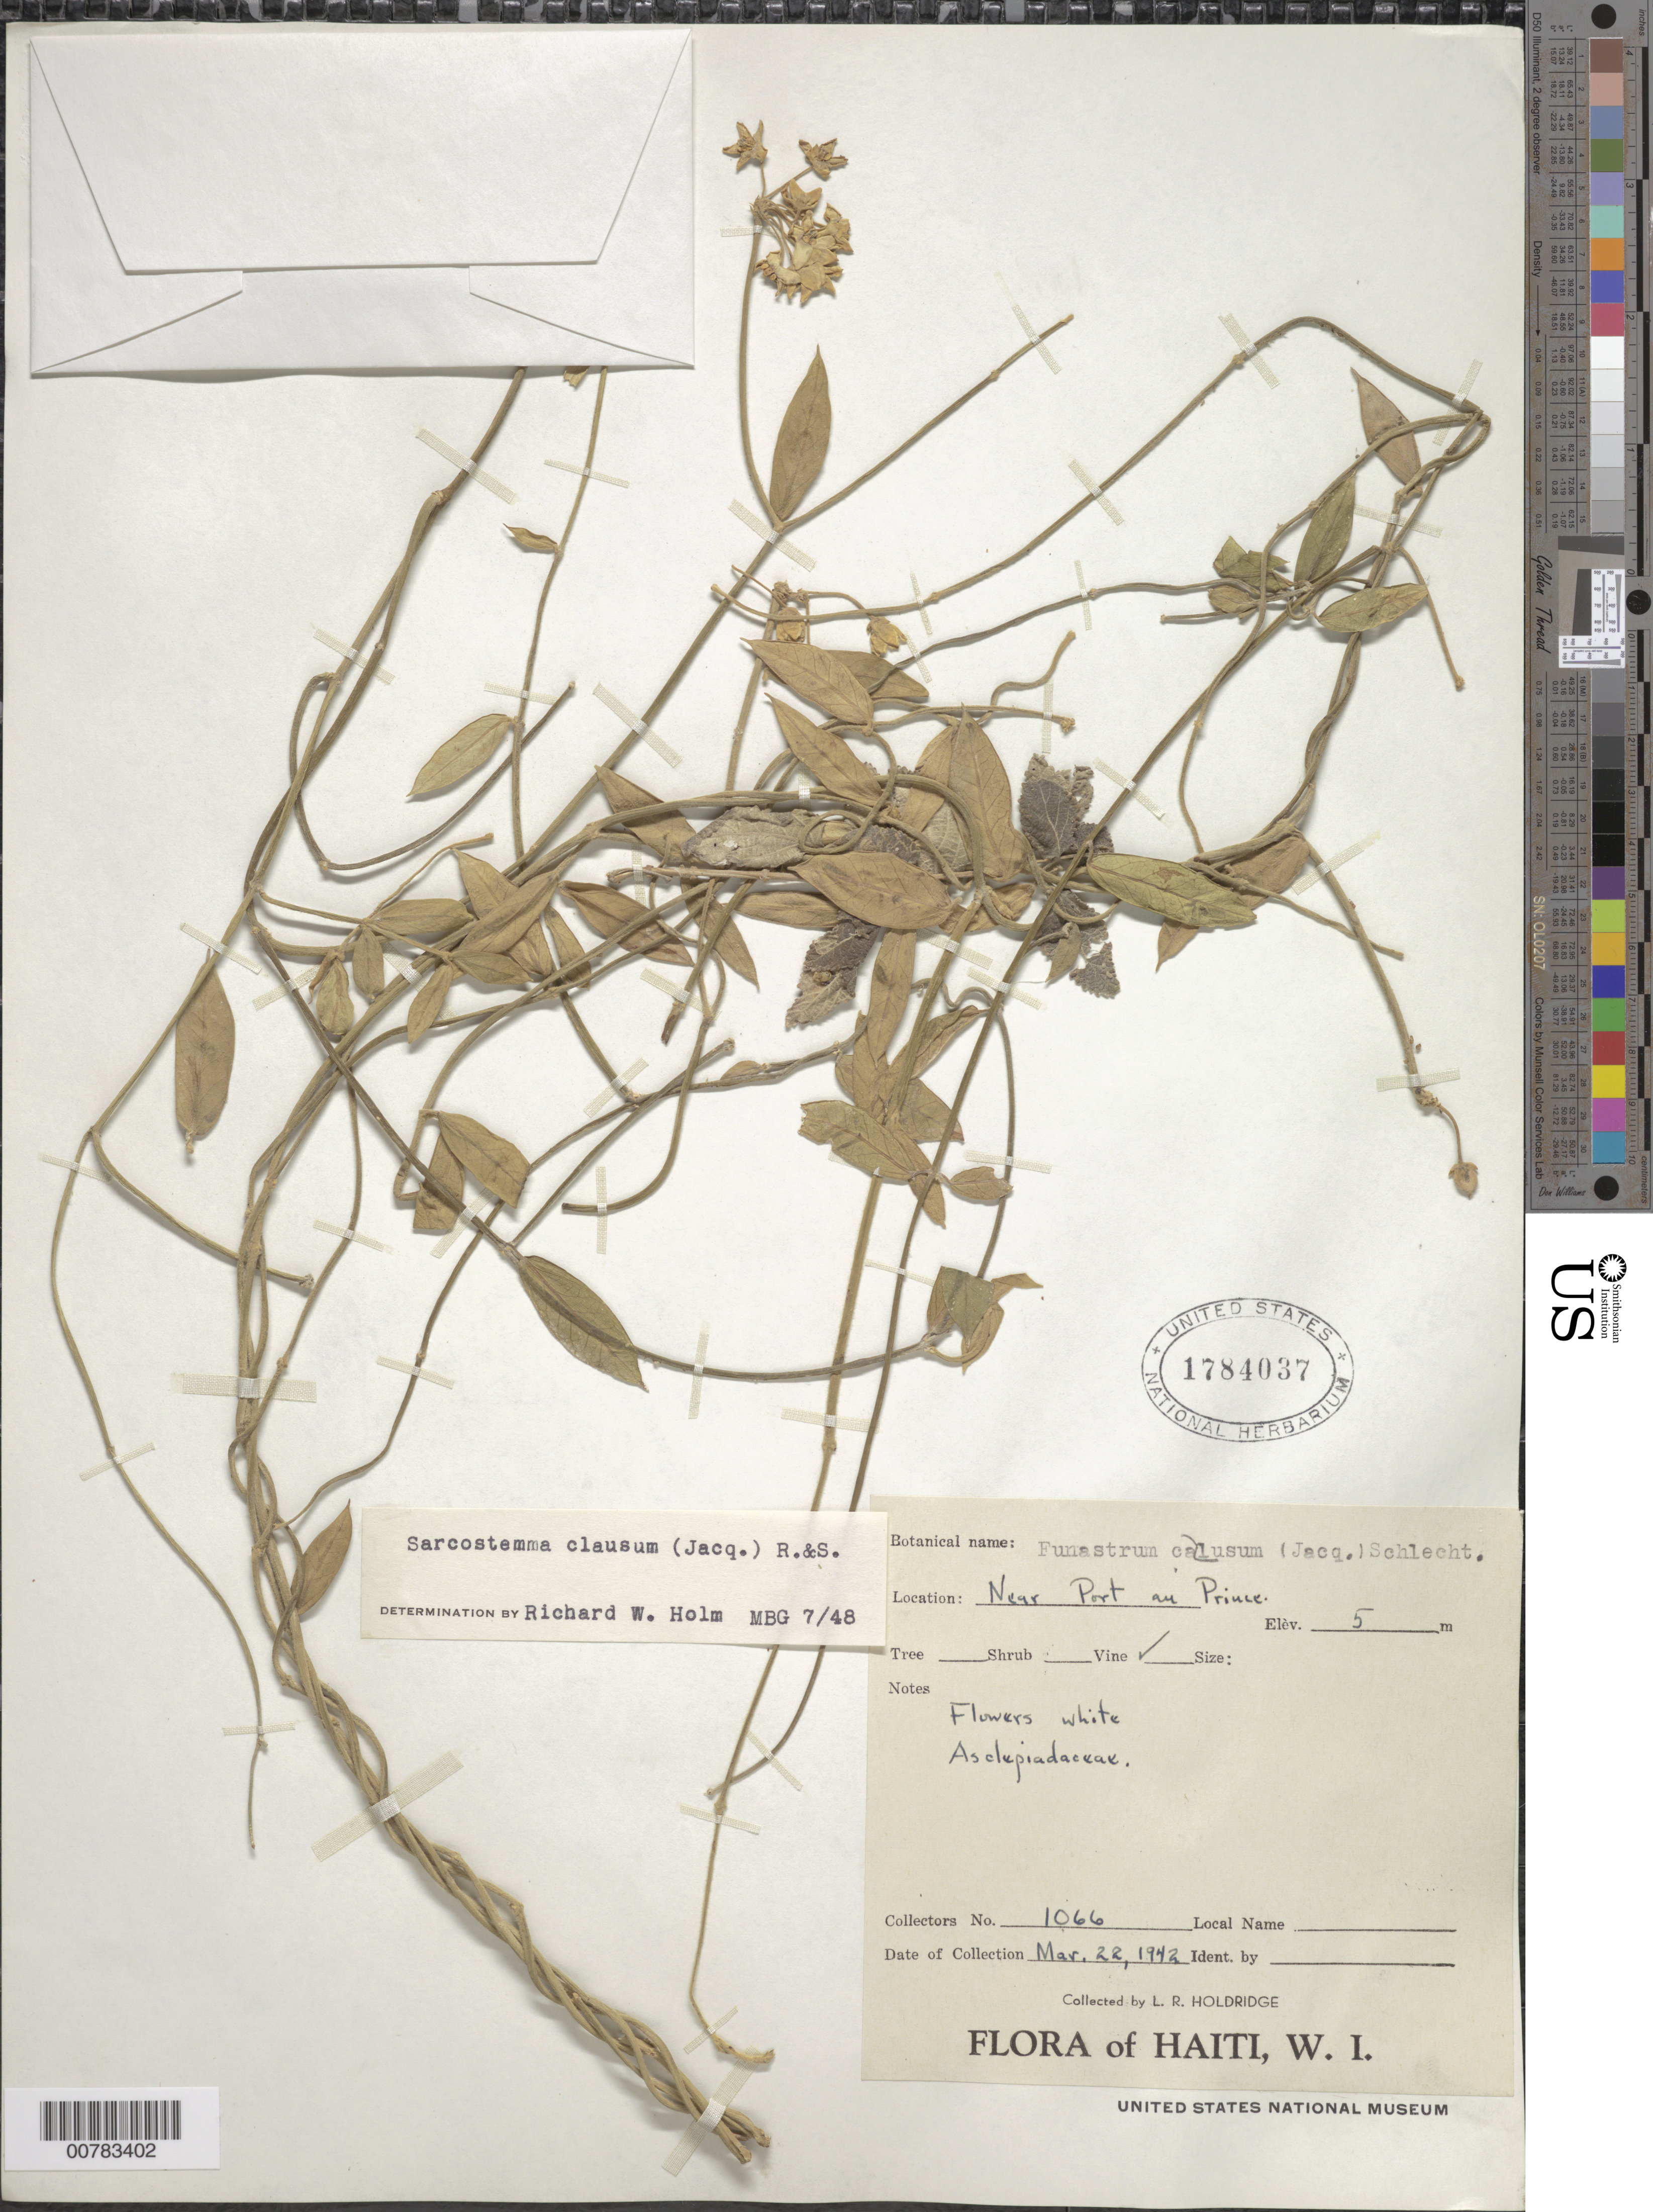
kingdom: Plantae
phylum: Tracheophyta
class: Magnoliopsida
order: Gentianales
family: Apocynaceae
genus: Funastrum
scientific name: Funastrum clausum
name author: (Jacq.) Schltr.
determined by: Holm, R. W., (MO), Missouri Botanical Garden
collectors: L. Holdridge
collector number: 1066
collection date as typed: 22 Mar 1942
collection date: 1942-03-22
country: Haiti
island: Hispaniola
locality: Near Port au Prince.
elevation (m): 5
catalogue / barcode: US 1784037